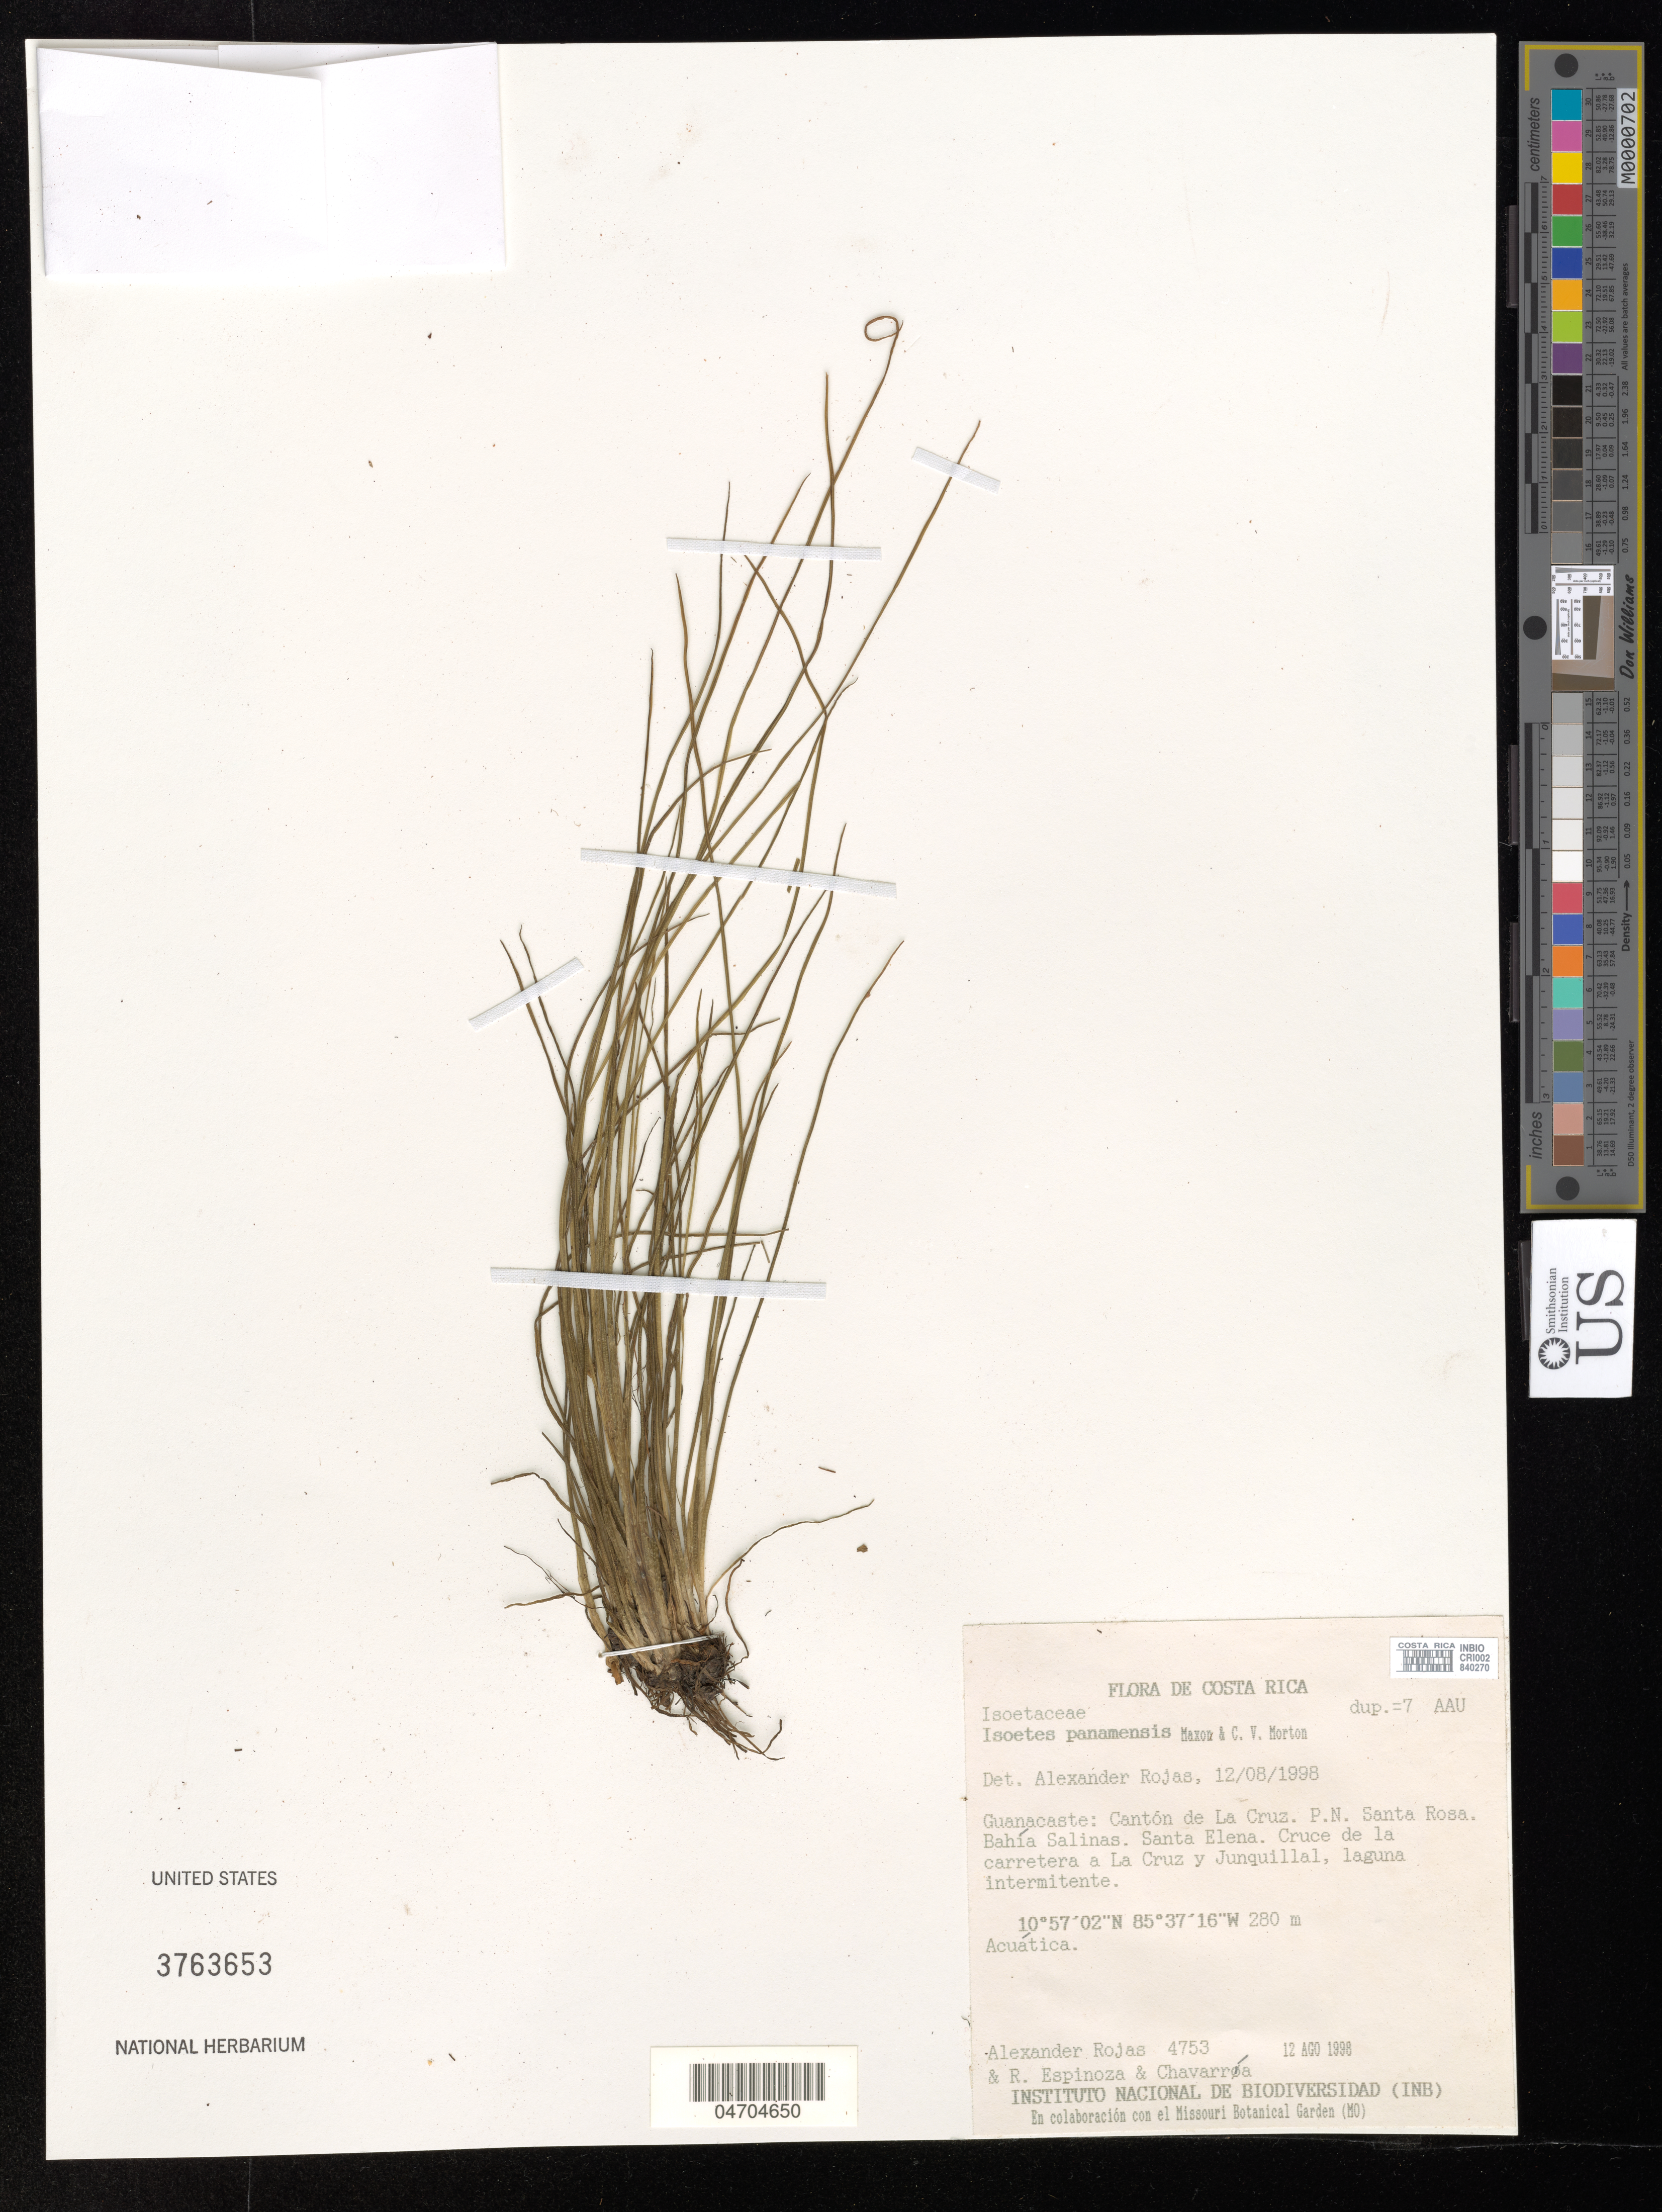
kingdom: Plantae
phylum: Tracheophyta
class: Lycopodiopsida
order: Isoetales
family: Isoetaceae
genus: Isoetes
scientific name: Isoetes panamensis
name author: Maxon & C.V. Morton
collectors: A. Rojas, R. Espinoza & C. Chavarria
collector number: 4753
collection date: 1998-08-12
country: Costa Rica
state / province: Guanacaste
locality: Cantón de La Cruz. P. N. Santa Rosa. Bahía Salinas. Santa Elena. Cruce de la carretera a La Cruz y Junquillal, laguna intermitente.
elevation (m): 280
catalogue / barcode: US 3763653